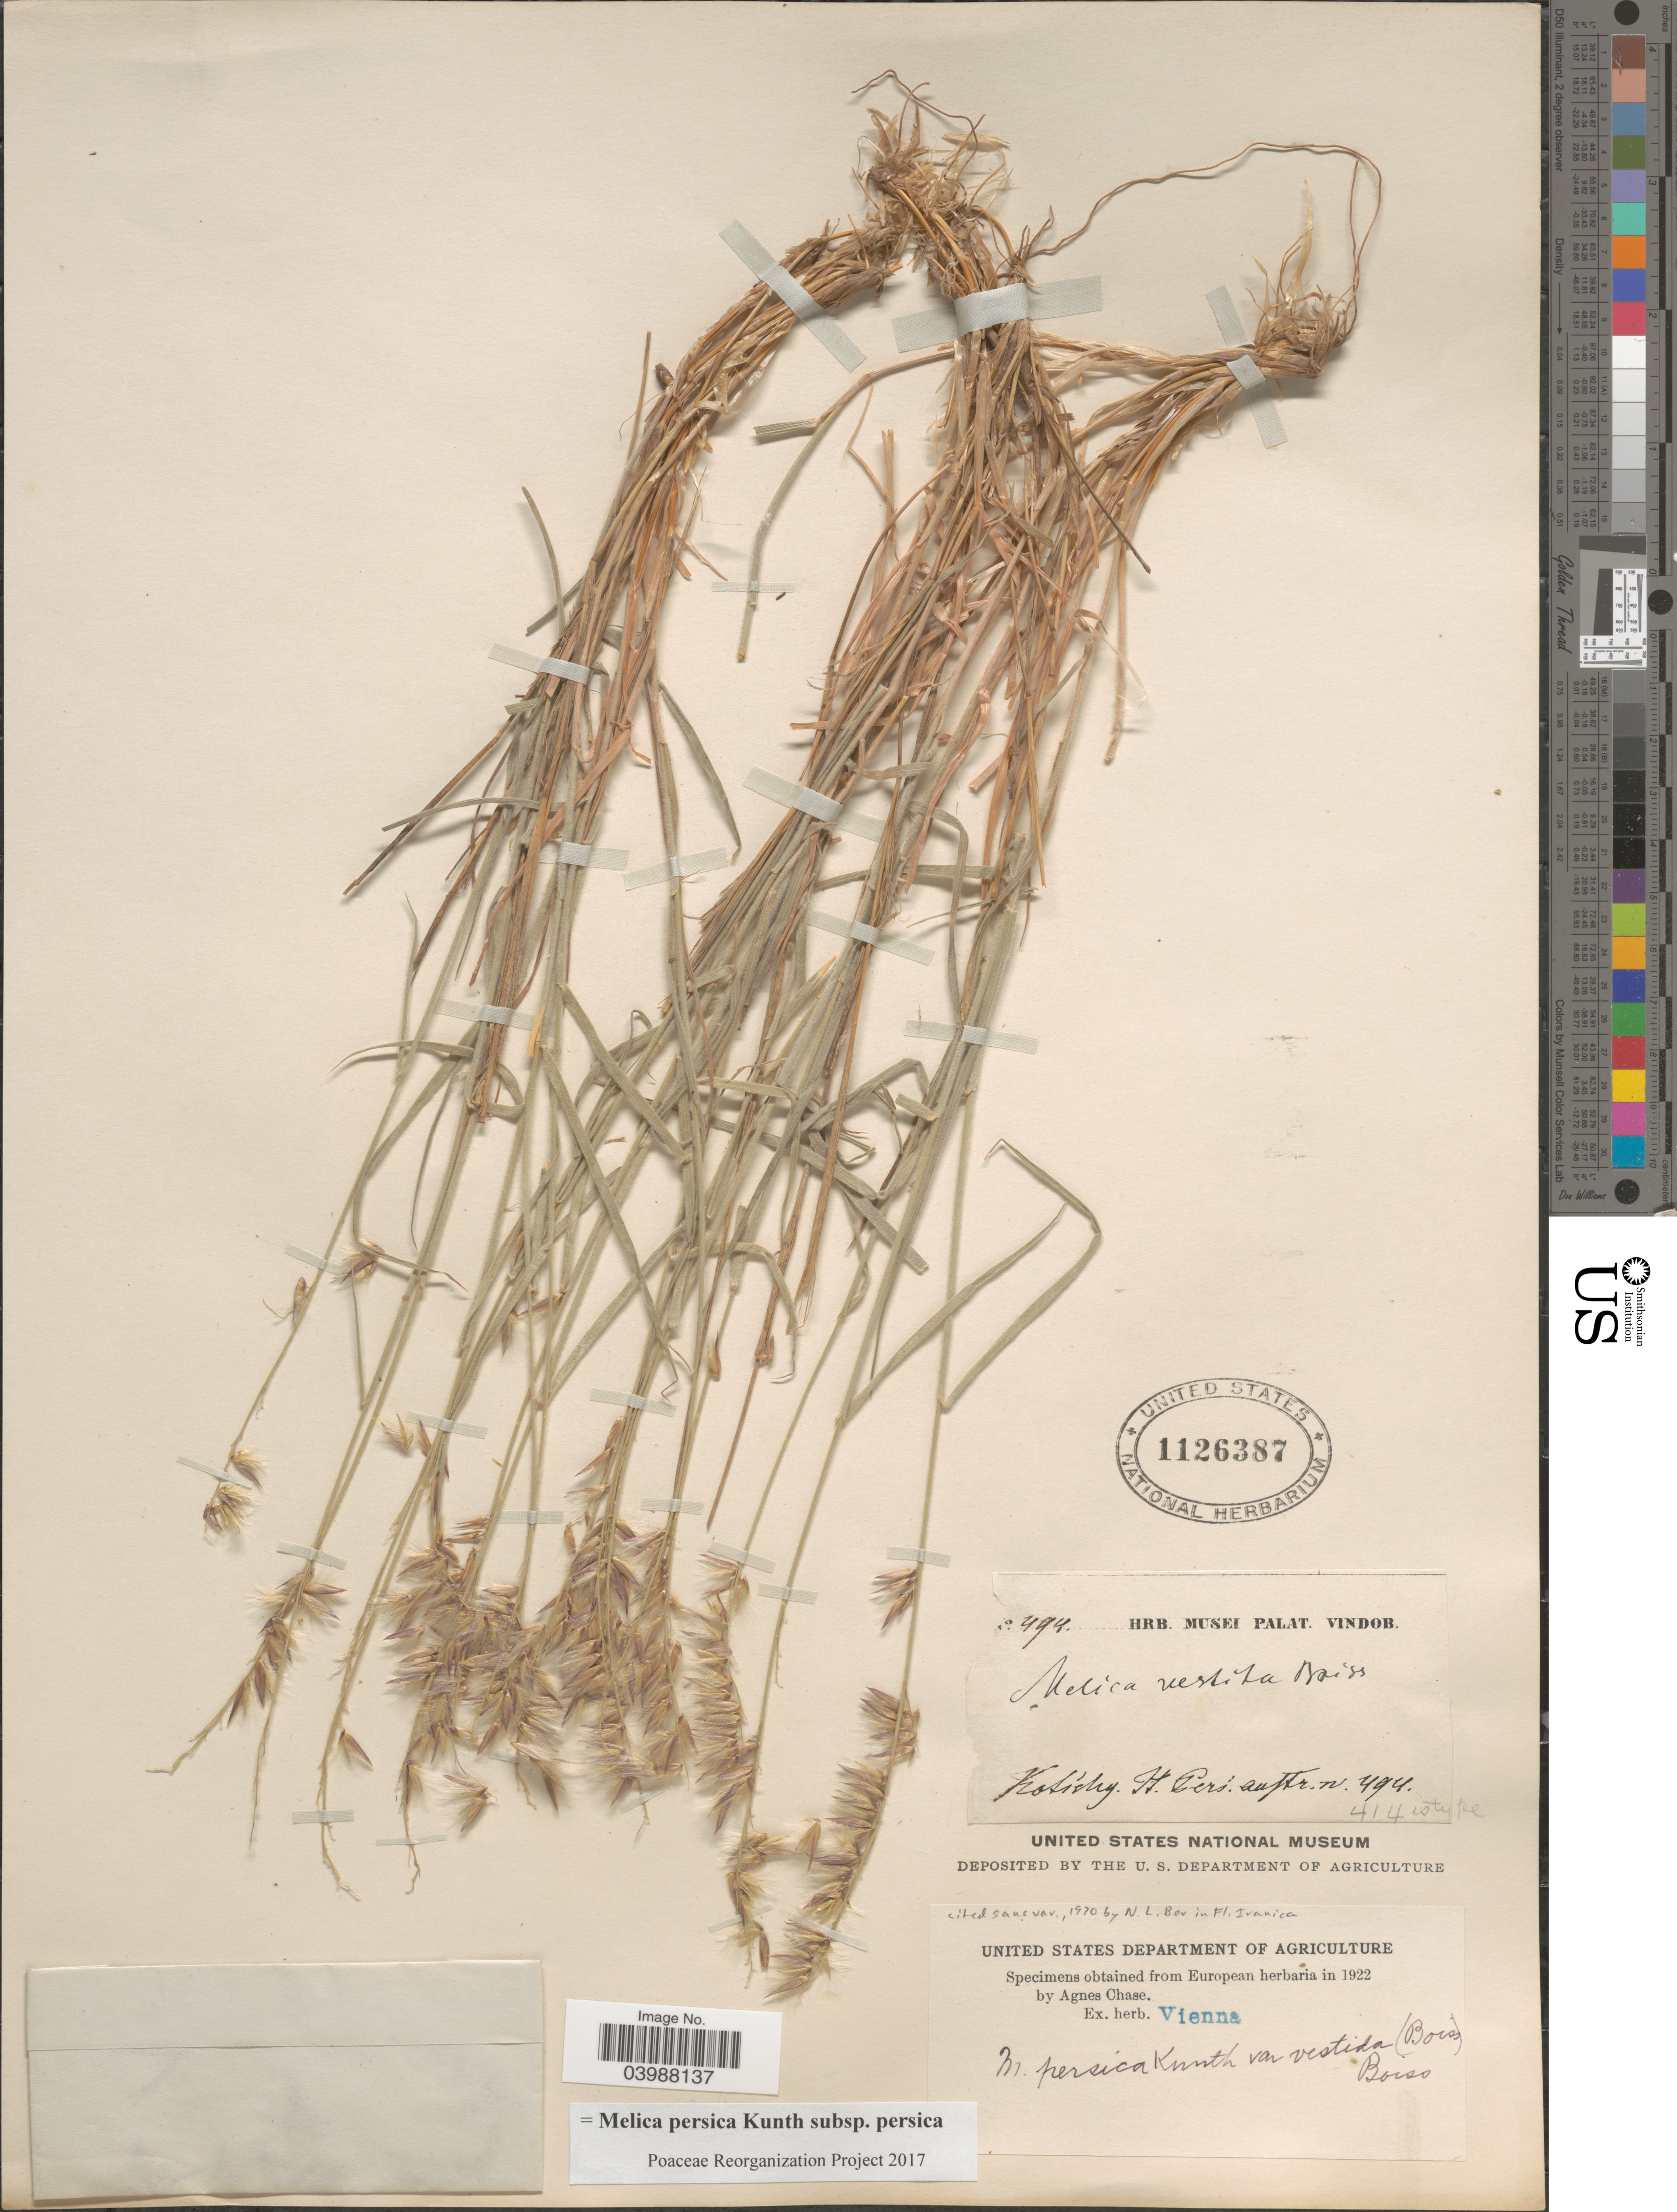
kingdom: Plantae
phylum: Tracheophyta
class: Liliopsida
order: Poales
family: Poaceae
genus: Melica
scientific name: Melica persica subsp. persica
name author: Kunth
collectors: Kotschy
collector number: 494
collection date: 1922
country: Iran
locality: H. Pers. austr.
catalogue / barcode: US 1126387